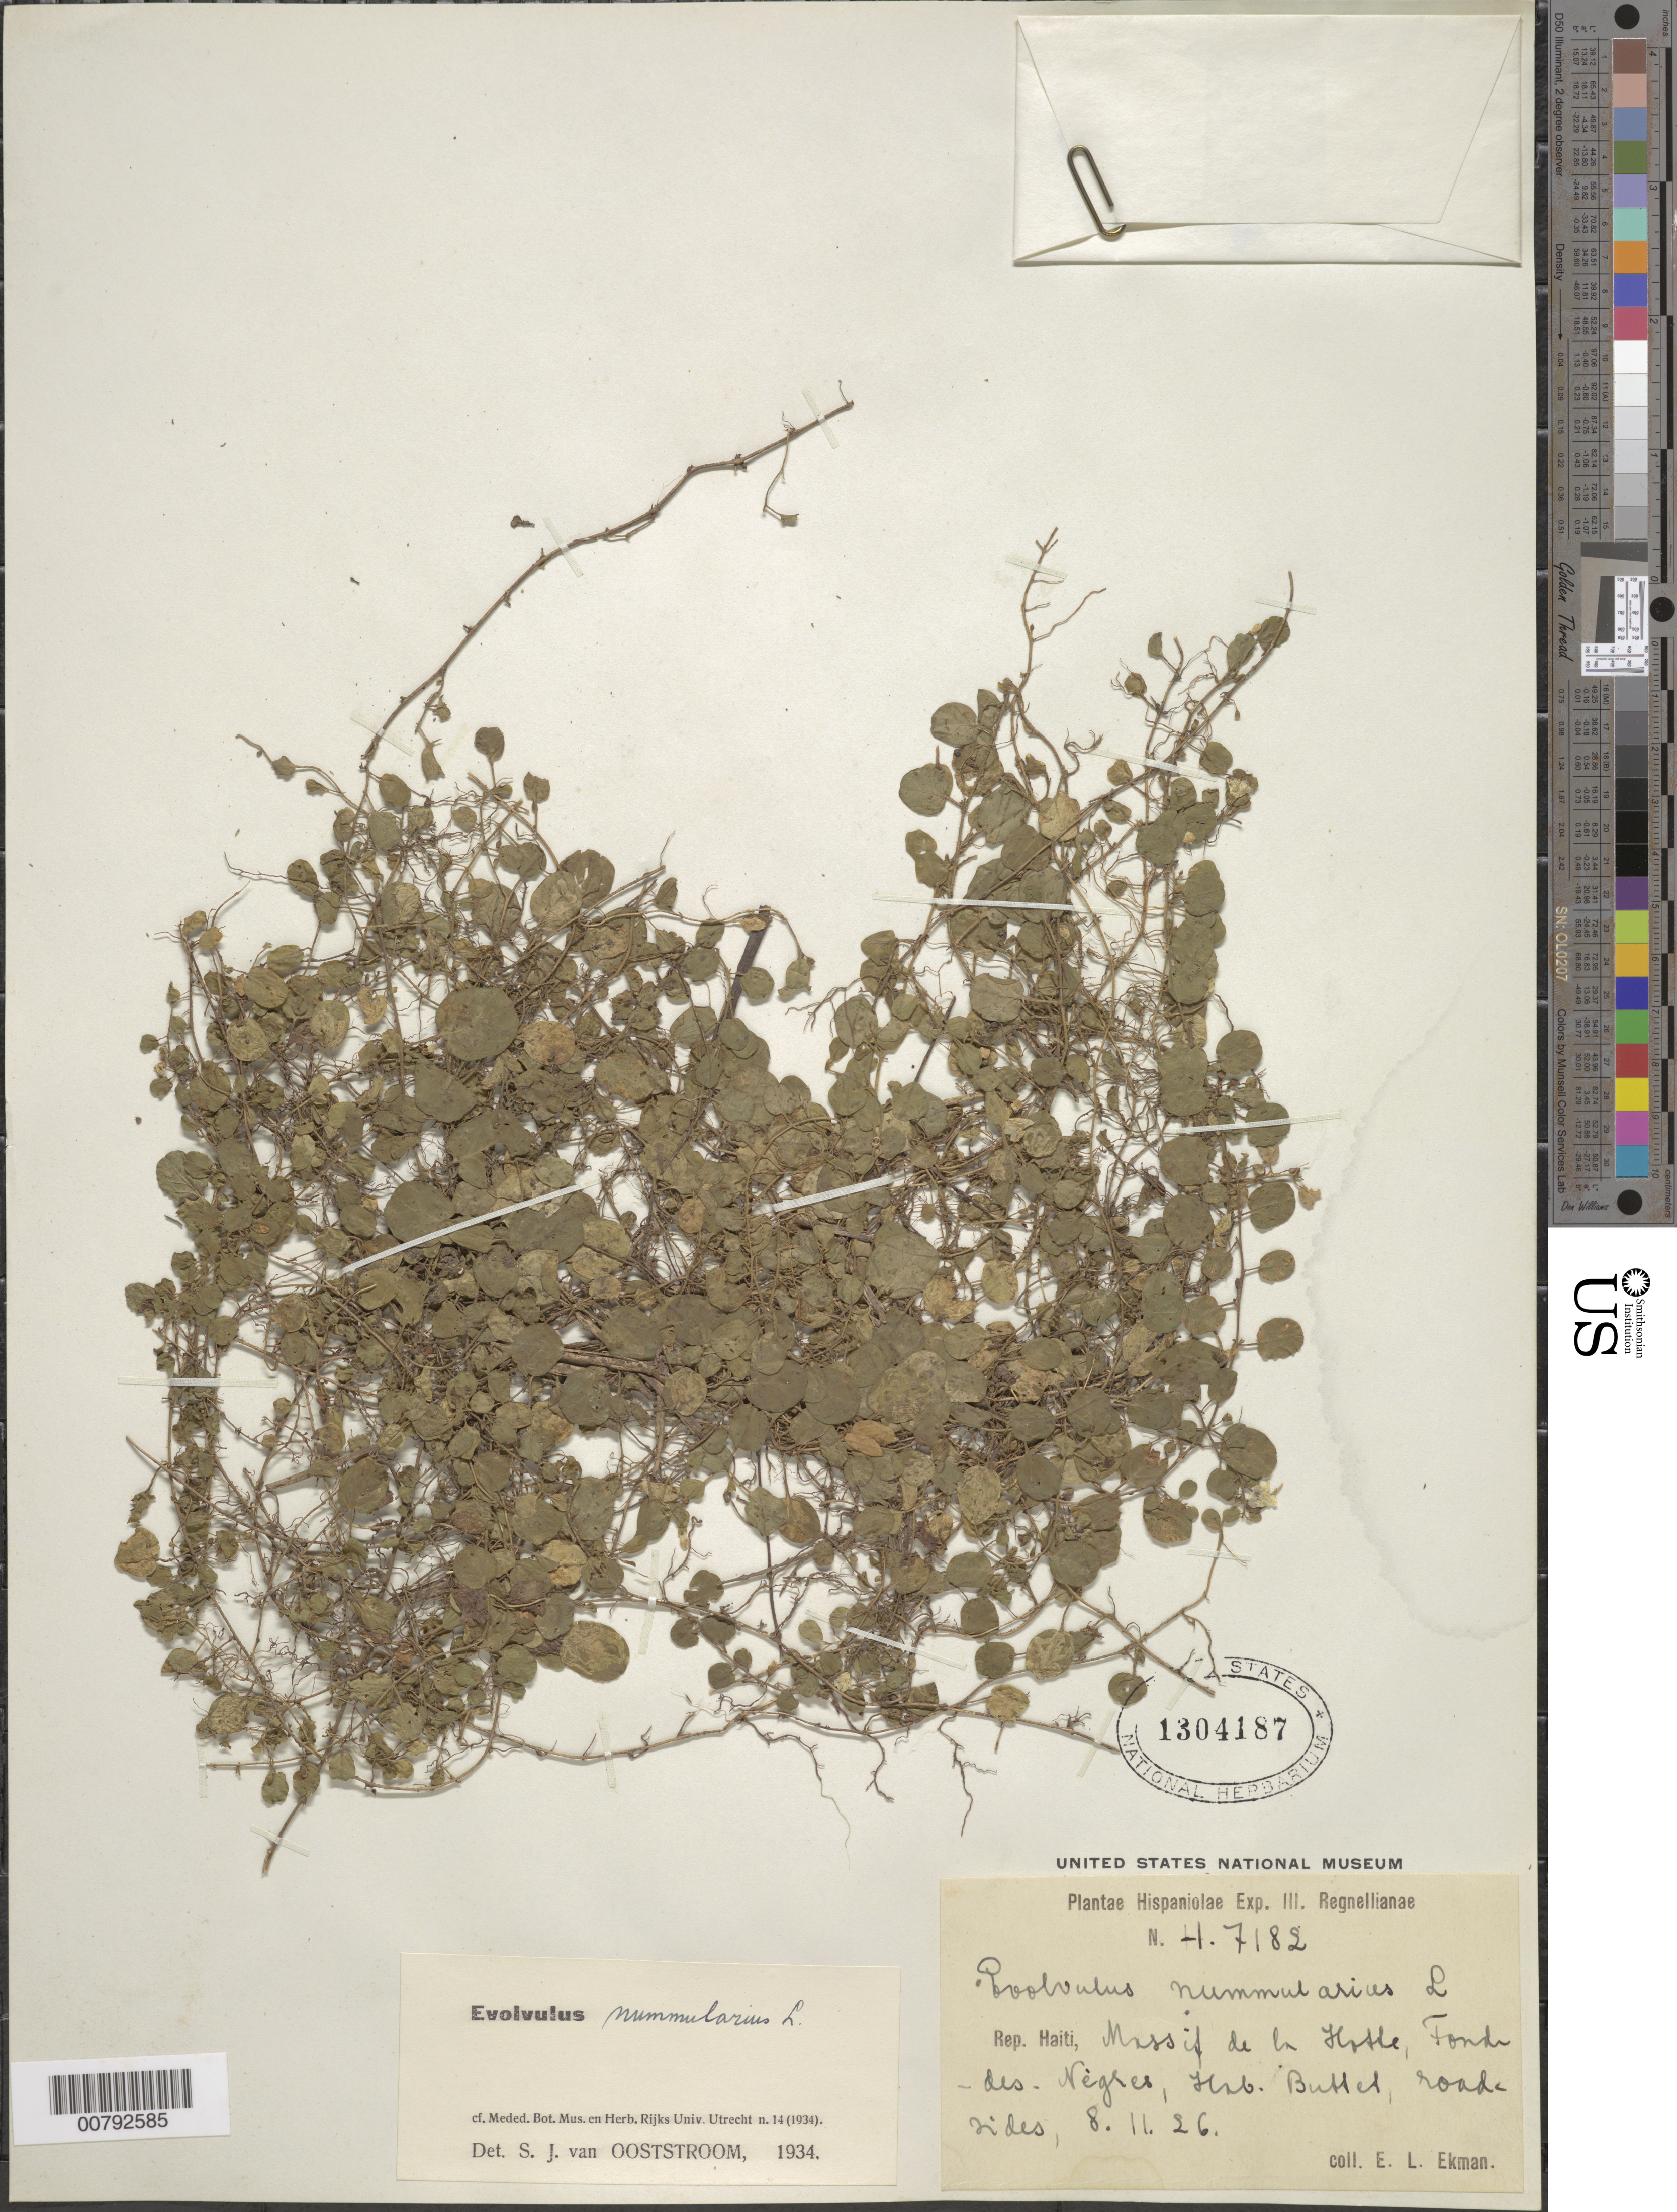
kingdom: Plantae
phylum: Tracheophyta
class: Magnoliopsida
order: Solanales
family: Convolvulaceae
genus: Evolvulus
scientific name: Evolvulus nummularius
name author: (L.) L.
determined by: Ooststroom, S. J. van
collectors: E. L. Ekman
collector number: H 7182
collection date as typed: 08 Nov 1926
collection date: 1926-11-08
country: Haiti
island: Hispaniola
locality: Massif de la Hotte, Font-des-Nègres, Hab. Buttel.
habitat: Roadsides.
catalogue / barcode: US 1304187